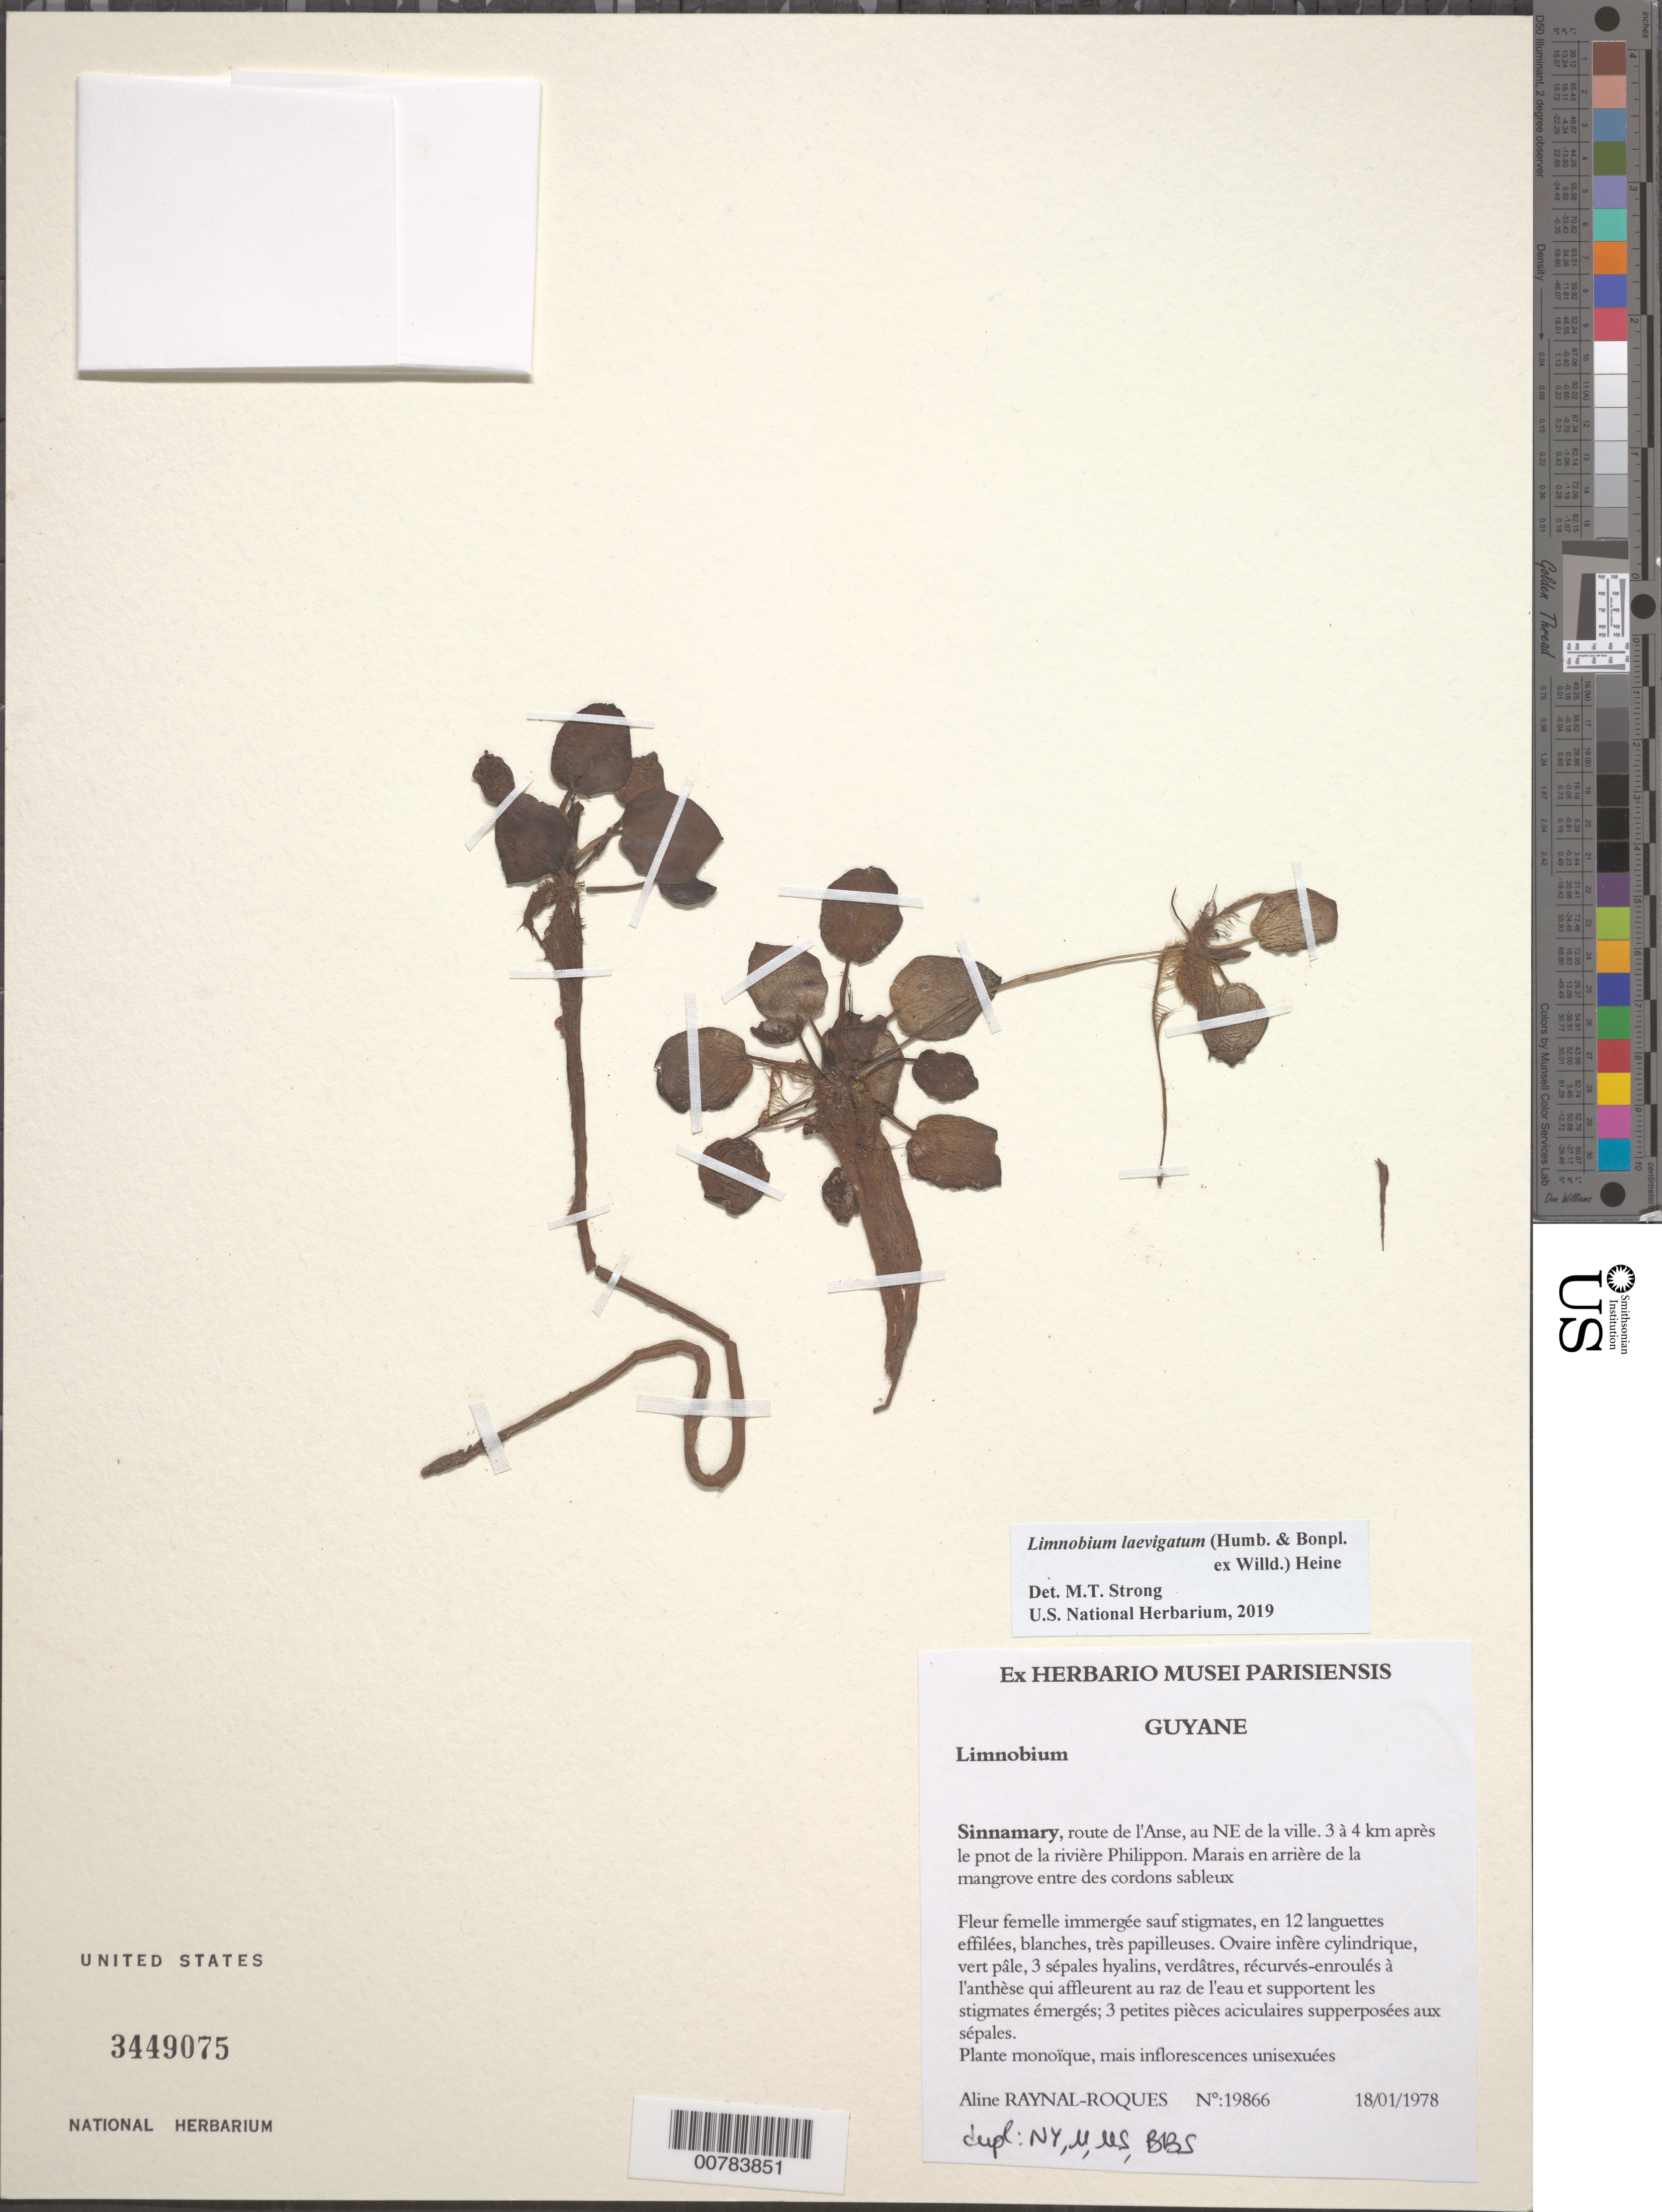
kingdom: Plantae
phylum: Tracheophyta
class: Liliopsida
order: Alismatales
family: Hydrocharitaceae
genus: Limnobium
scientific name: Limnobium laevigatum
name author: (Humb. & Bonpl. ex Willd.) Heine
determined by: Strong, Mark T., (BOT), Smithsonian Institution - National Museum of Natural History (UNITED STATES)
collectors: A. M. Raynal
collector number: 19866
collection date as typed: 18-Jan-78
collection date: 1978-01-18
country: French Guiana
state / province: Cayenne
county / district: Sinnamary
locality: Route de l'Anse, au NE de la ville, 3 à 4 km après le pnot de la rivière Philippon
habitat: Marais en arrière de la mangrove entre des cordons sableux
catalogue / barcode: US 3449075